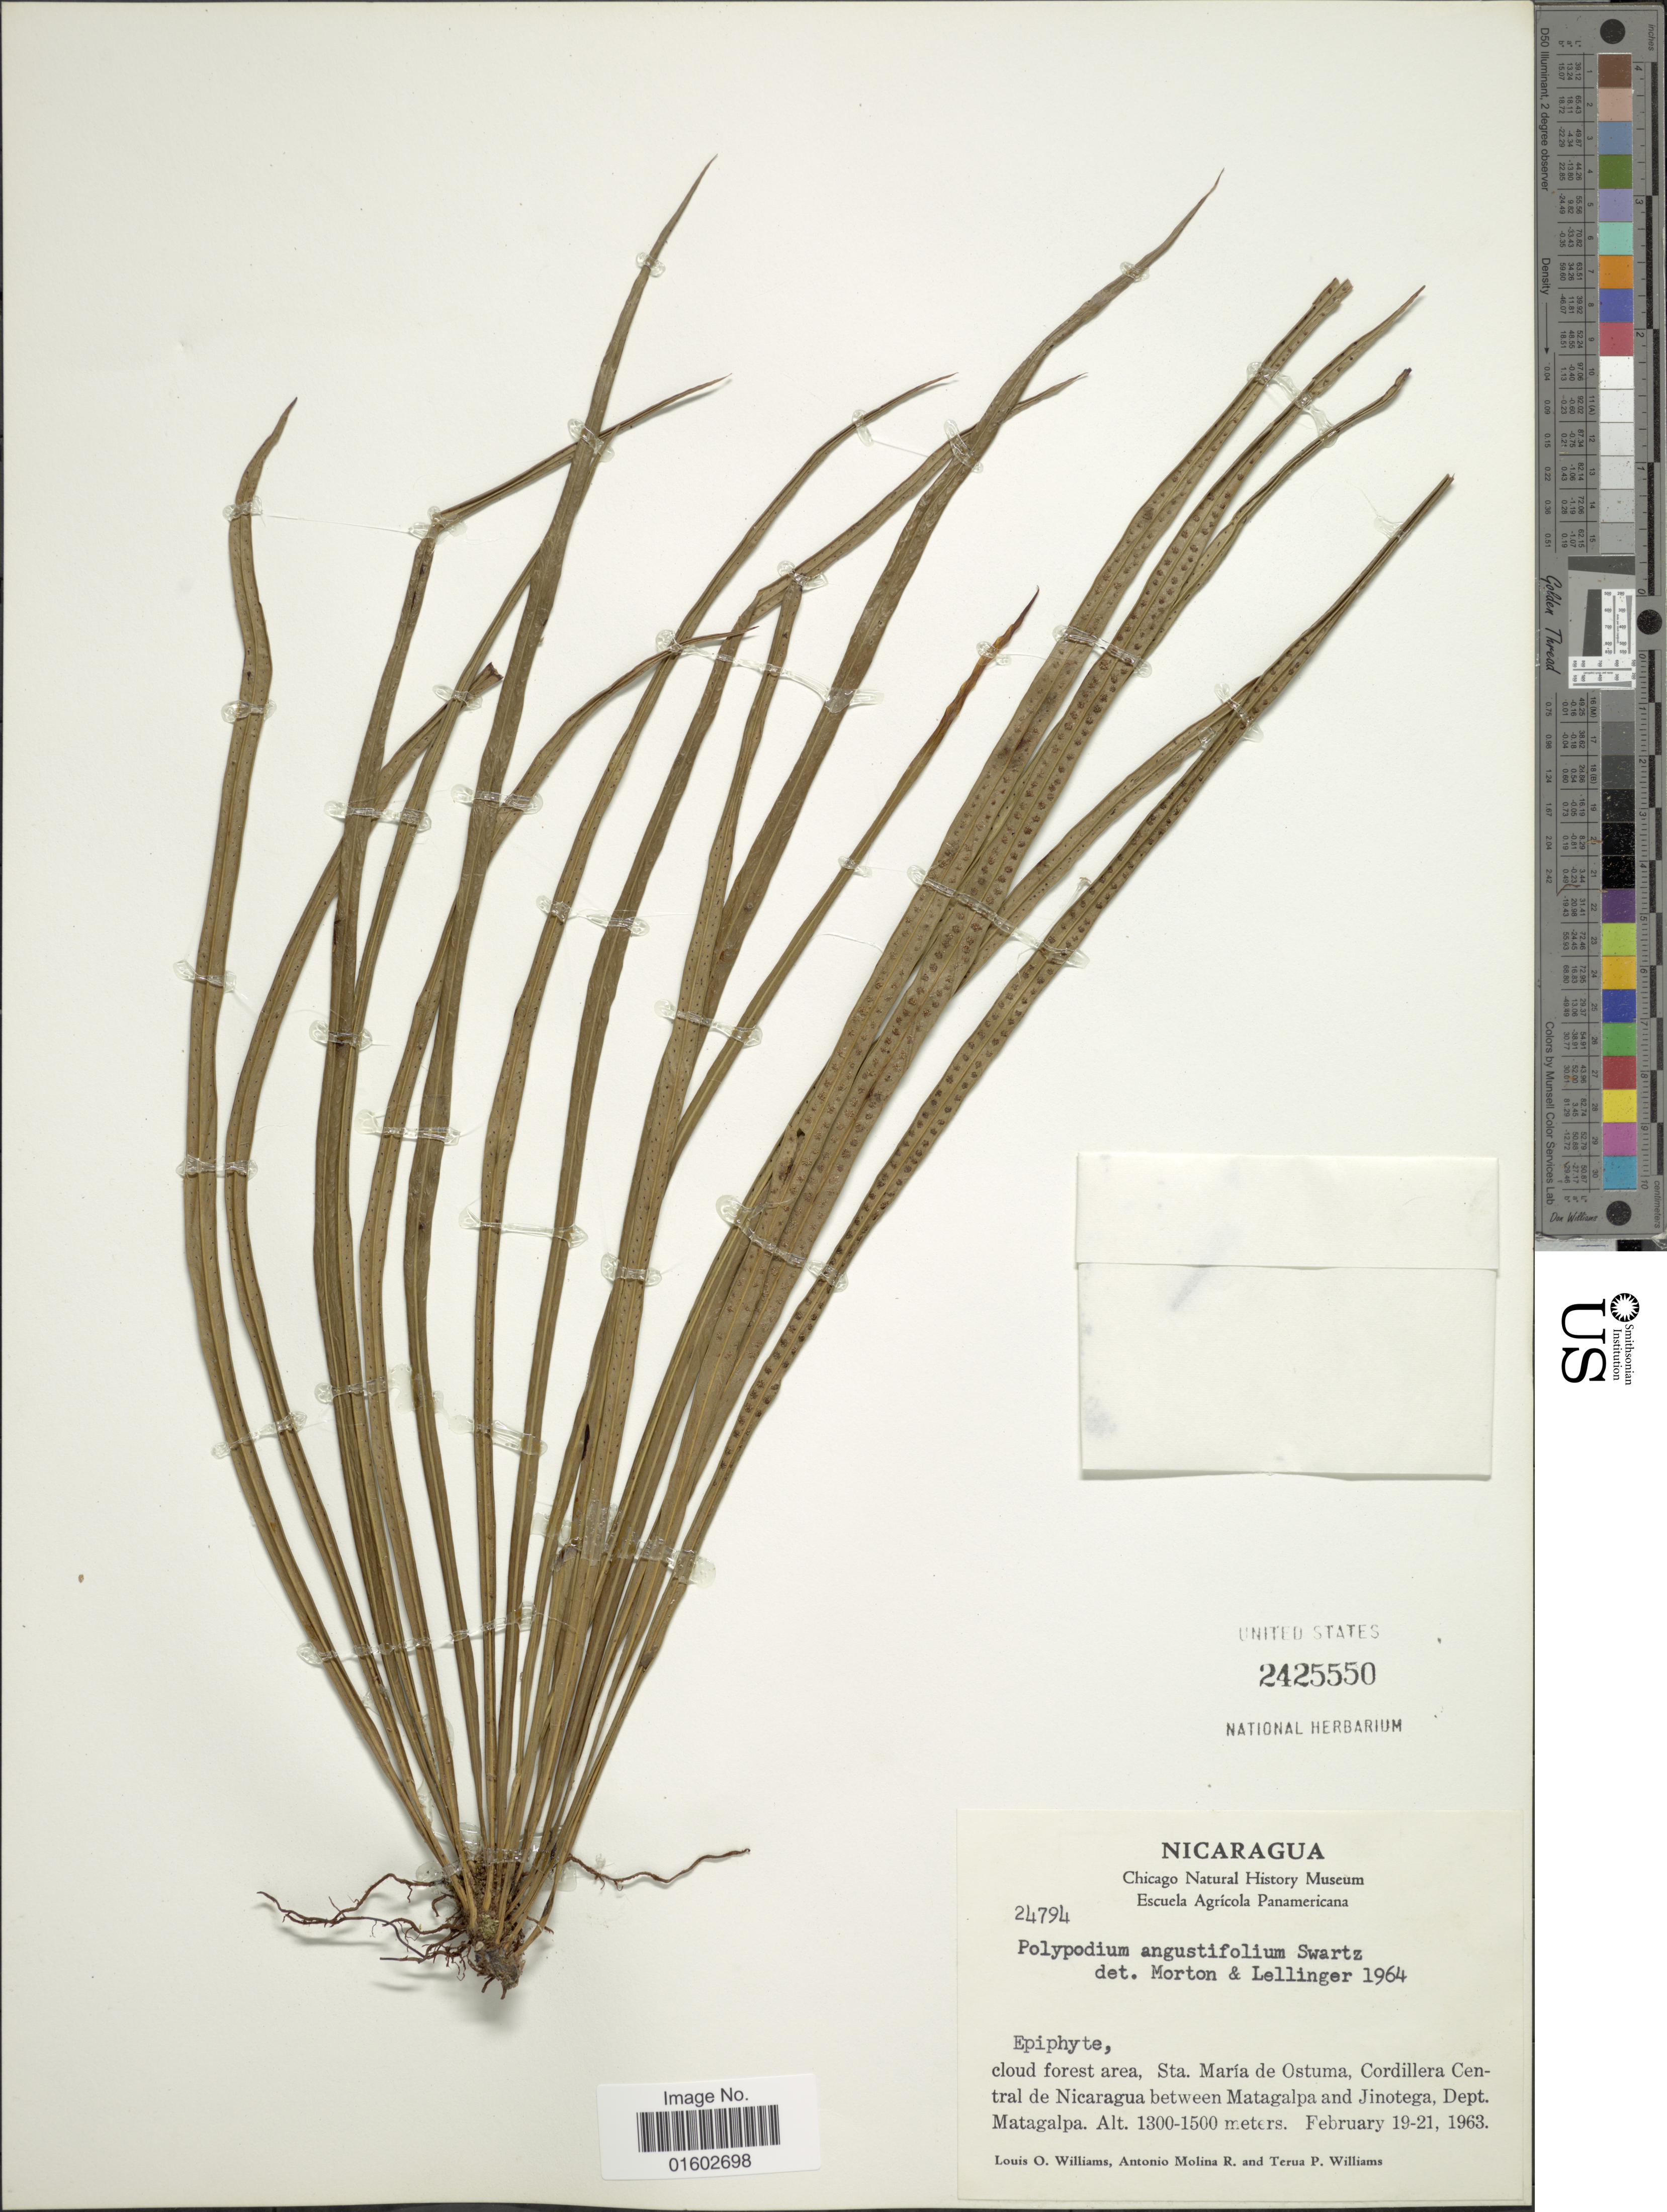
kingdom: Plantae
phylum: Tracheophyta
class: Polypodiopsida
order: Polypodiales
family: Polypodiaceae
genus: Campyloneurum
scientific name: Campyloneurum angustifolium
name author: (Sw.) Fée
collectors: L. O. Williams, A. Molina R. & T. P. Williams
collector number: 24794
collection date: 1963-02-19/1963-02-21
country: Nicaragua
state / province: Matagalpa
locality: Cloud forest area, Sta Maria de Ostuma, Cordillera Central de Nicaragua between Matagalpa and Jinotega, Dept. Matagalpa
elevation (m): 1300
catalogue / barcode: US 2425550